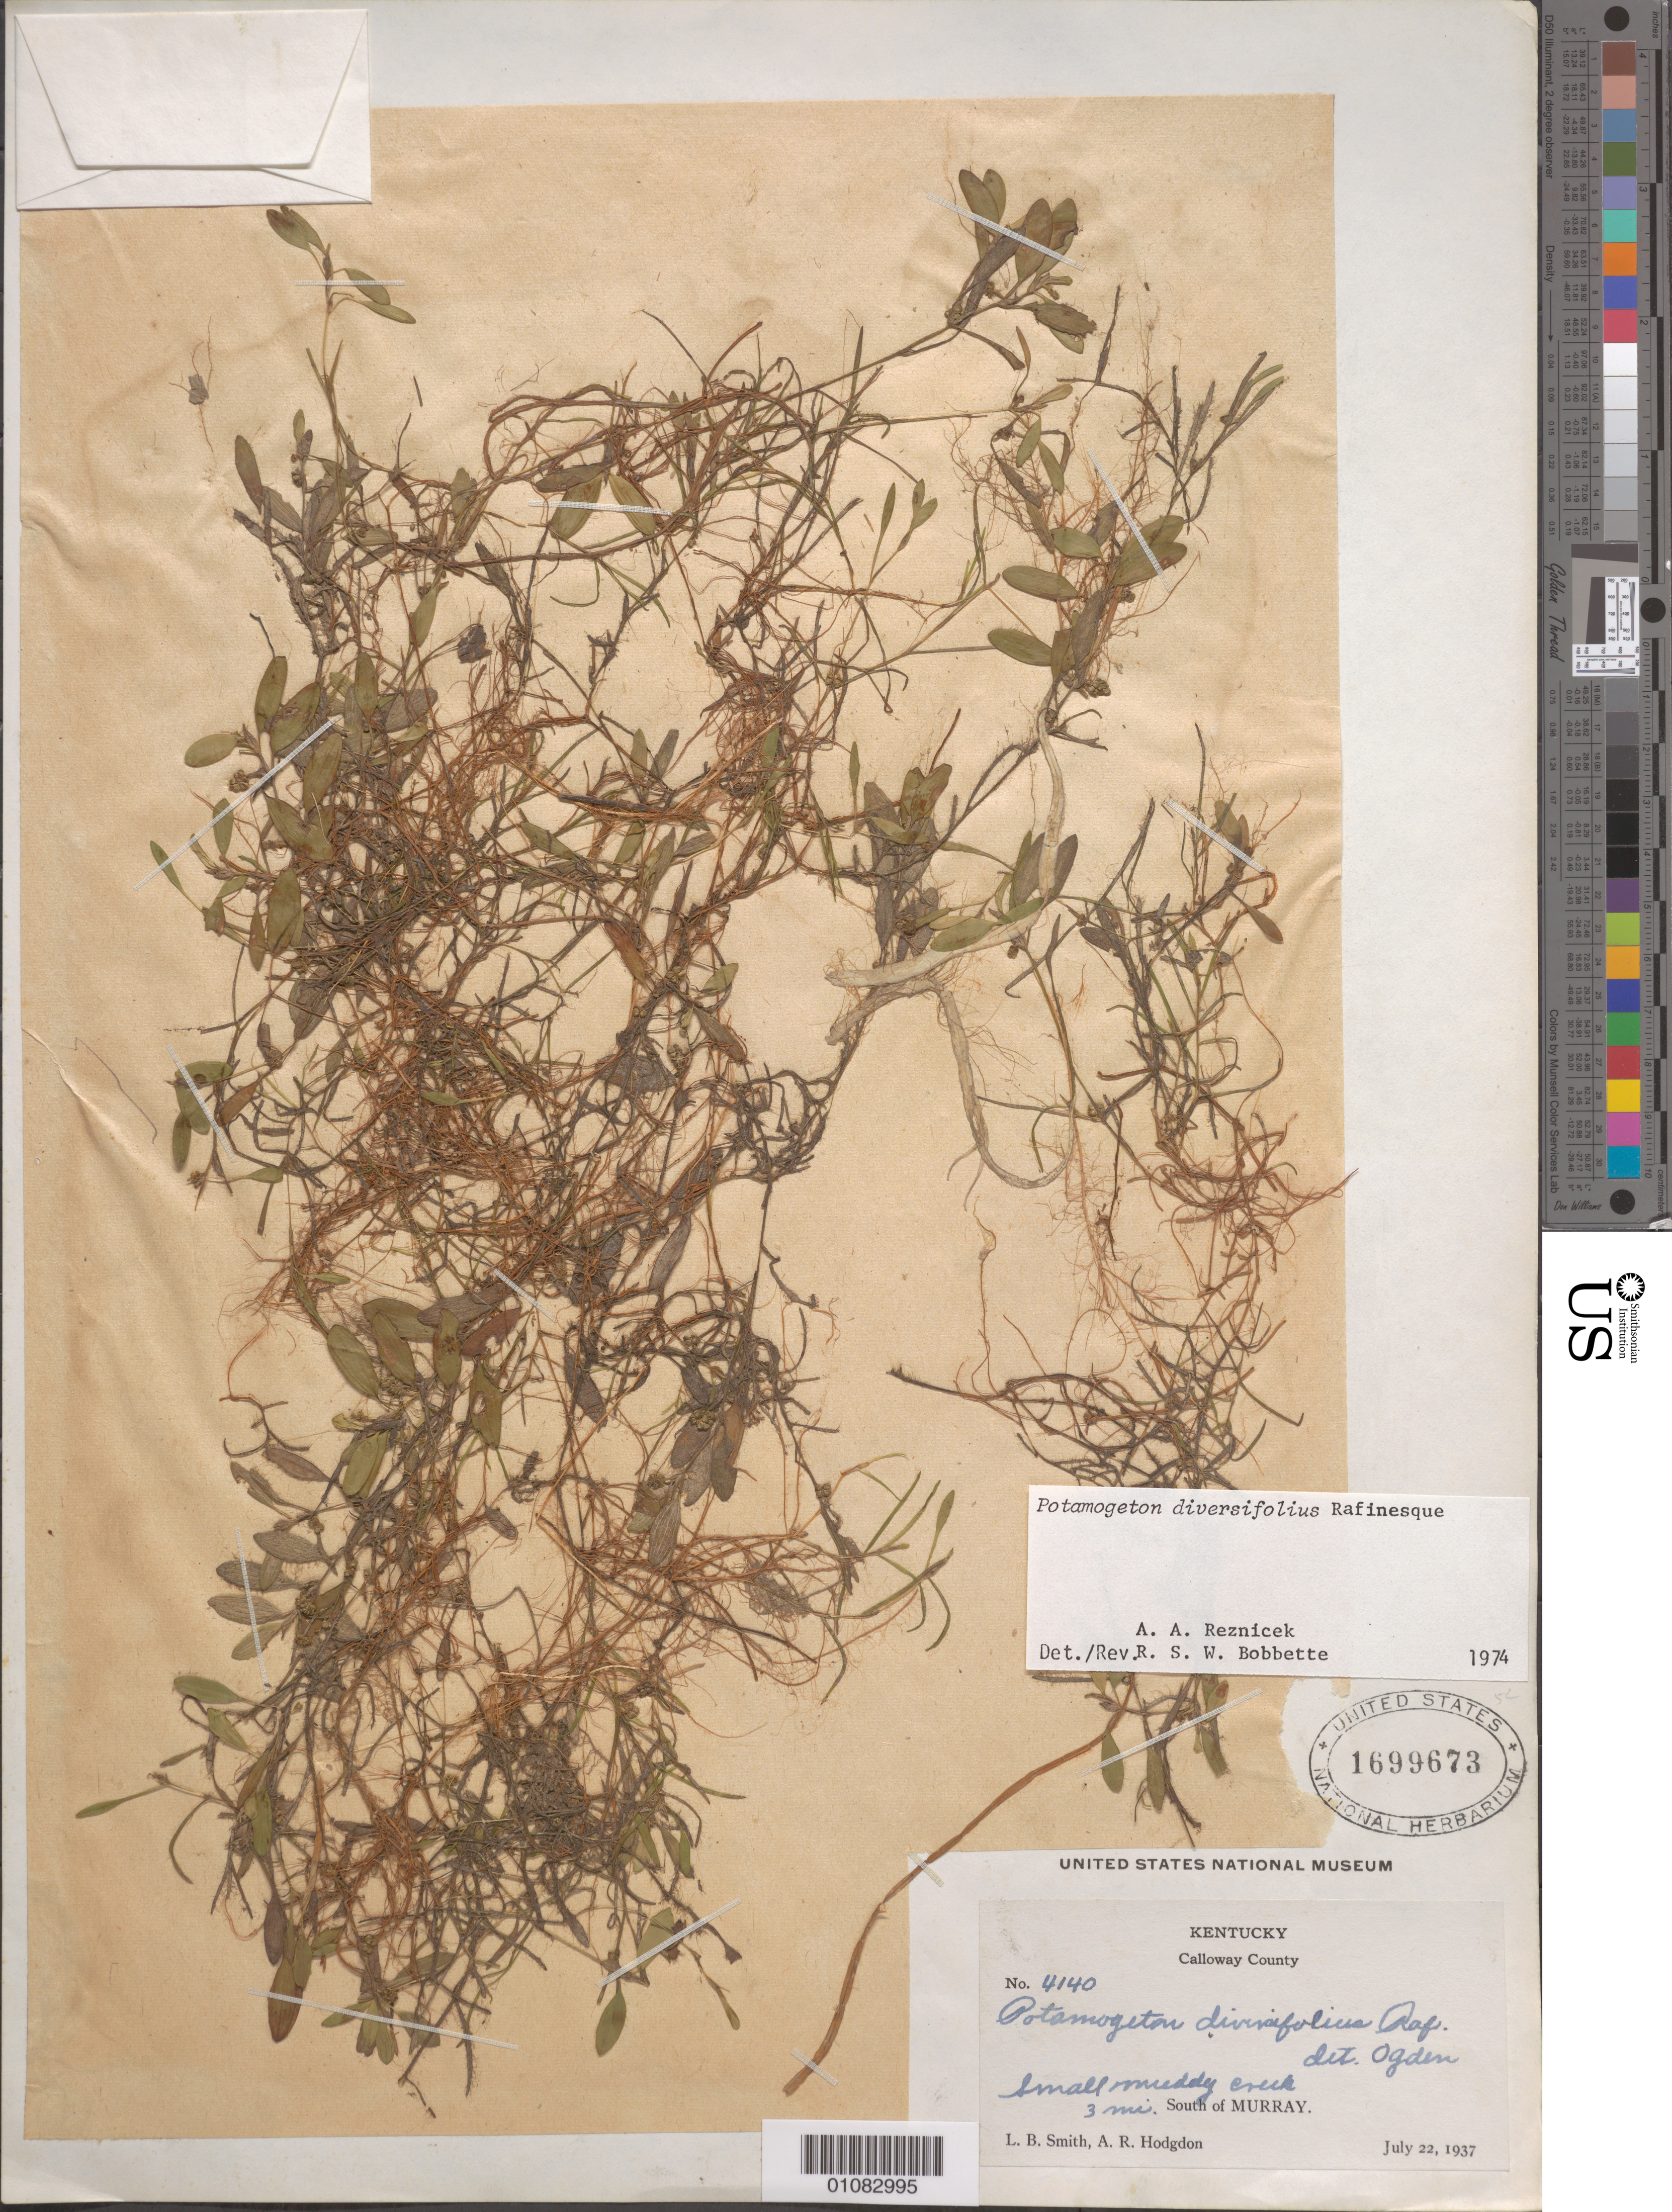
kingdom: Plantae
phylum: Tracheophyta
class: Liliopsida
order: Alismatales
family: Potamogetonaceae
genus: Potamogeton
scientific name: Potamogeton diversifolius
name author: Raf.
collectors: L. Smith & A. R. Hodgdon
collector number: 4140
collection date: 1937-07-22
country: United States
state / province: Kentucky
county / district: Calloway County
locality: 3 mi. S of Murray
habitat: Small muddy creek.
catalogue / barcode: US 1699673